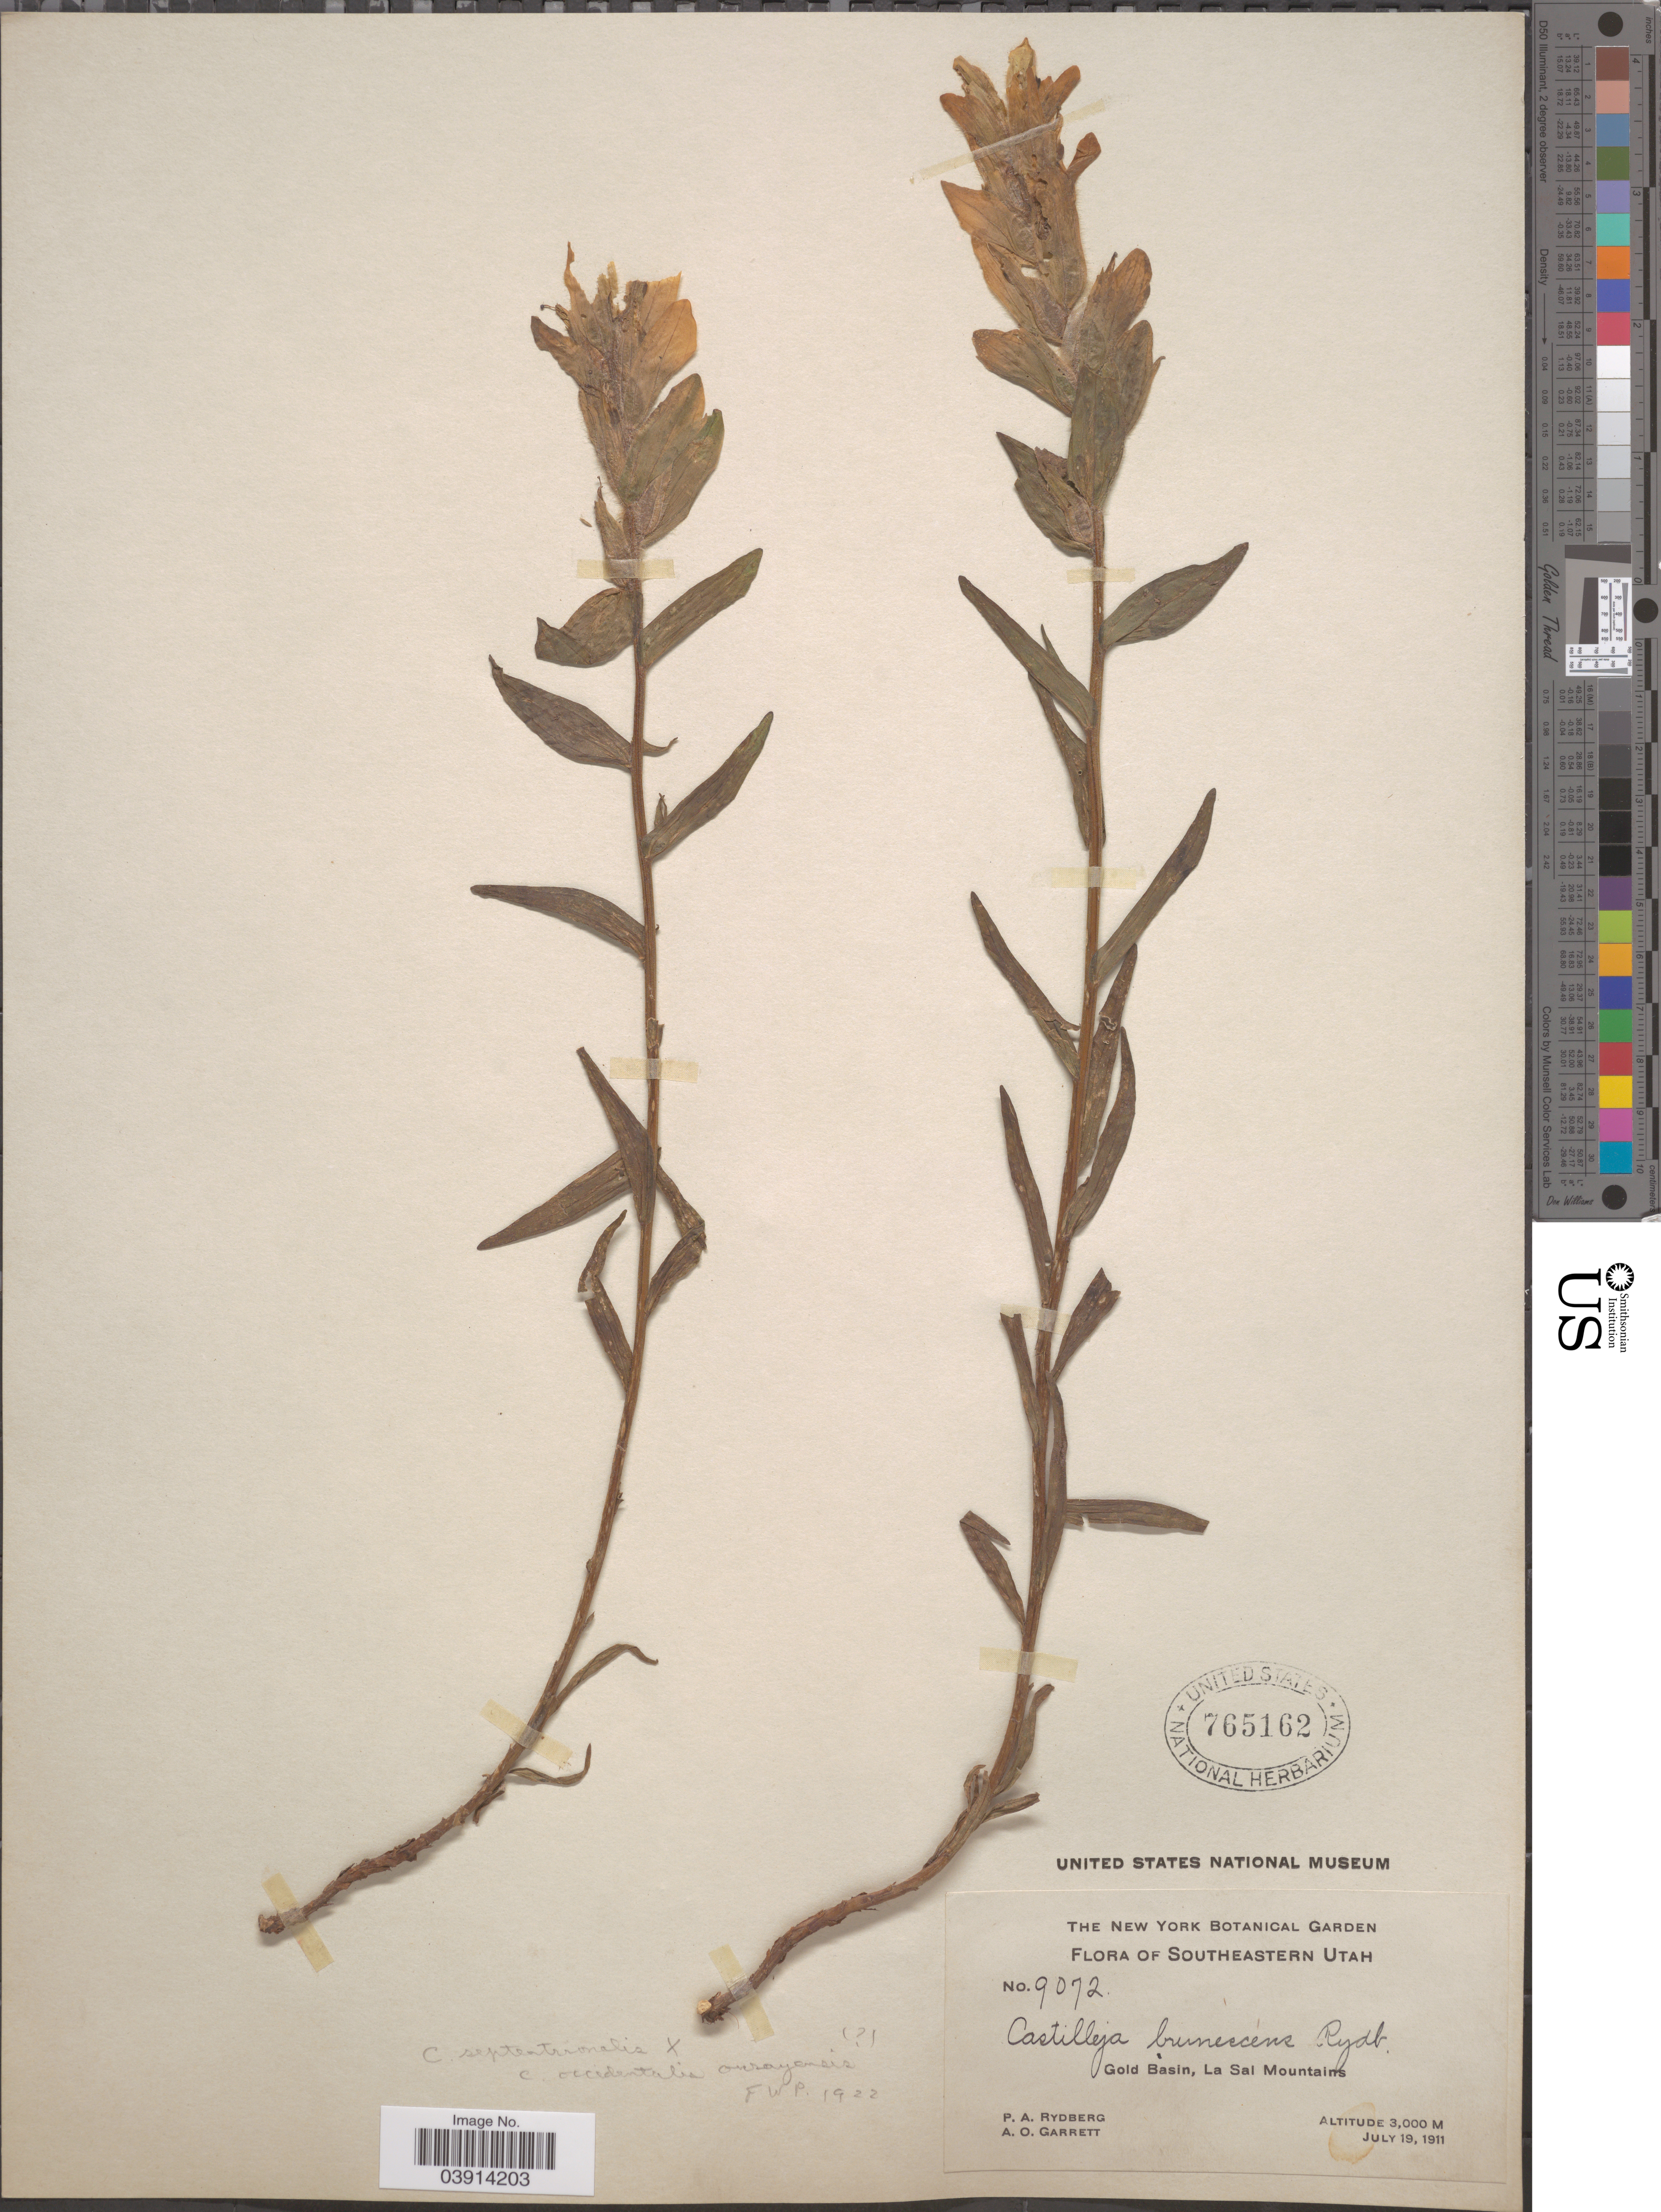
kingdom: Plantae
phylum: Tracheophyta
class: Magnoliopsida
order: Lamiales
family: Orobanchaceae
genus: Castilleja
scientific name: Castilleja septentrionalis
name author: Lindl.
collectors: P. A. Rydberg & A. O. Garrett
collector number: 9072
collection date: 1911-07-19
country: United States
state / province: Utah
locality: Southeastern Utah. Gold Basin, La Sal Mountains.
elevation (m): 3000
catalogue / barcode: US 765162